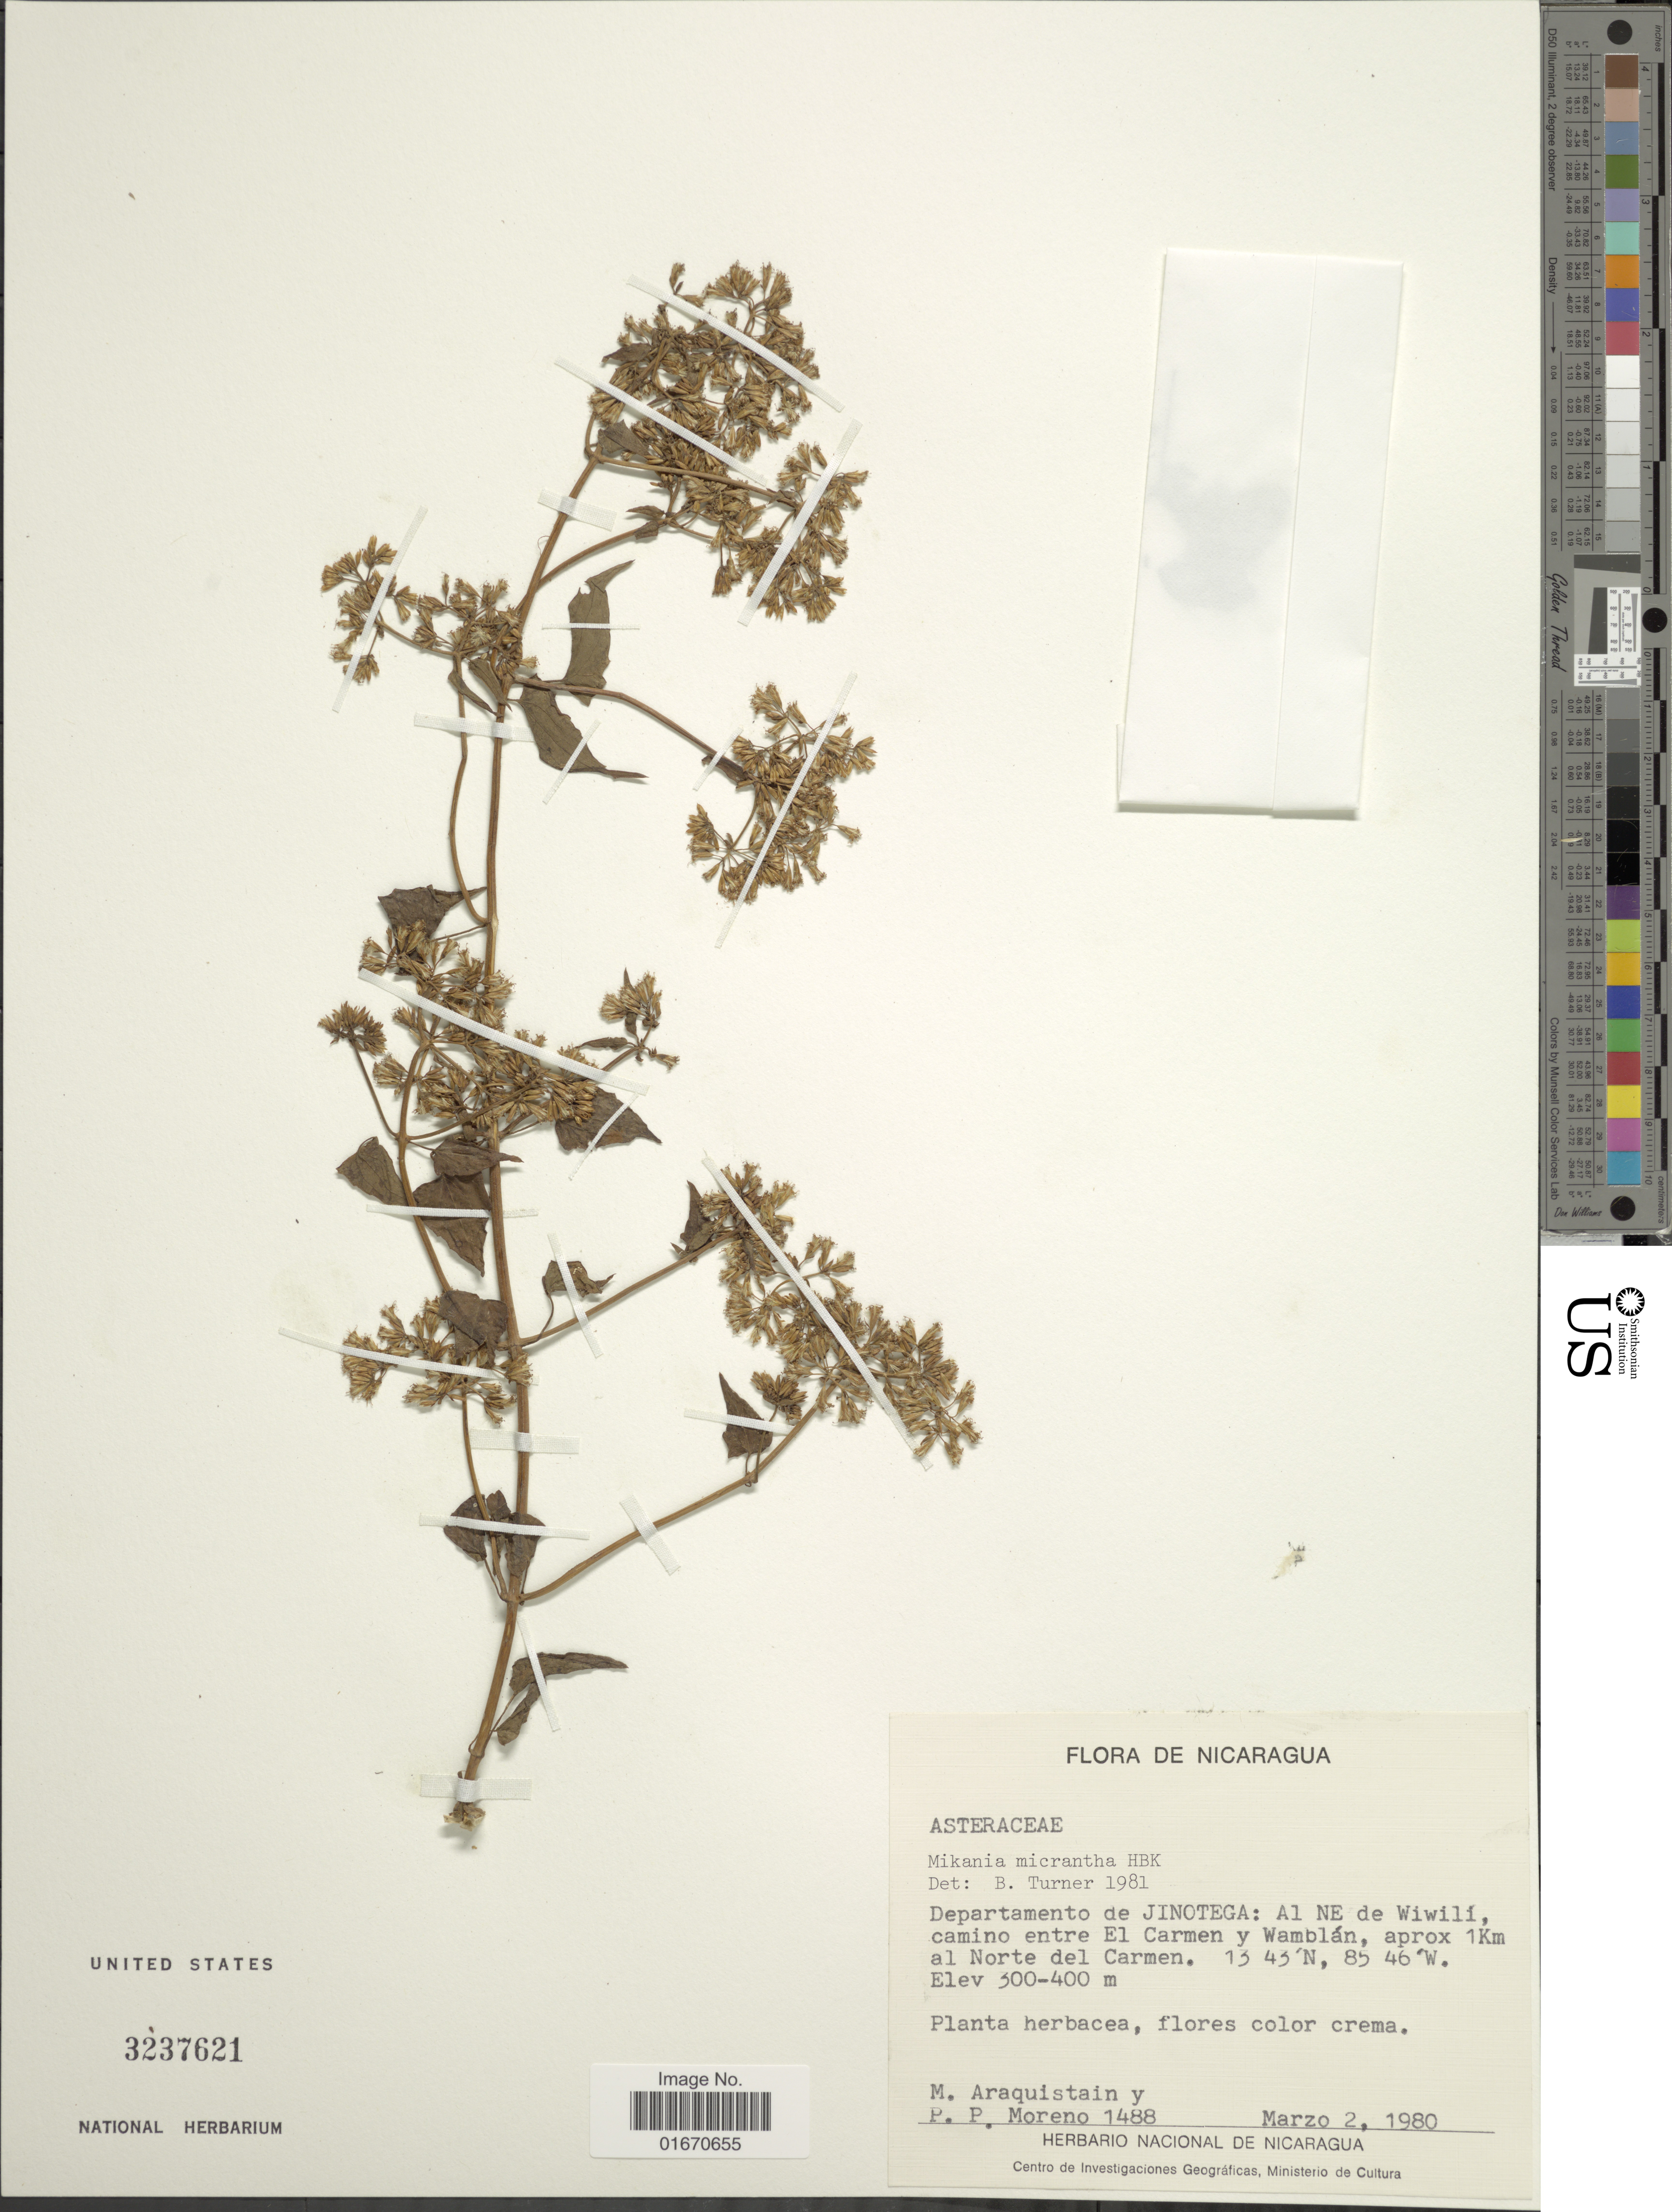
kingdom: Plantae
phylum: Tracheophyta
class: Magnoliopsida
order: Asterales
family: Asteraceae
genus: Mikania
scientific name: Mikania micrantha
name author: Kunth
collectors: M. Araquistain & P. Moreno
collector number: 1488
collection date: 1980-03-02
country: Nicaragua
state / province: Jinotega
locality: Al NE de Wiwili, camino entre El Carmen y Wamblan, aprox 1 km al Norte del Carmen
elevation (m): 300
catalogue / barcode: US 3237621